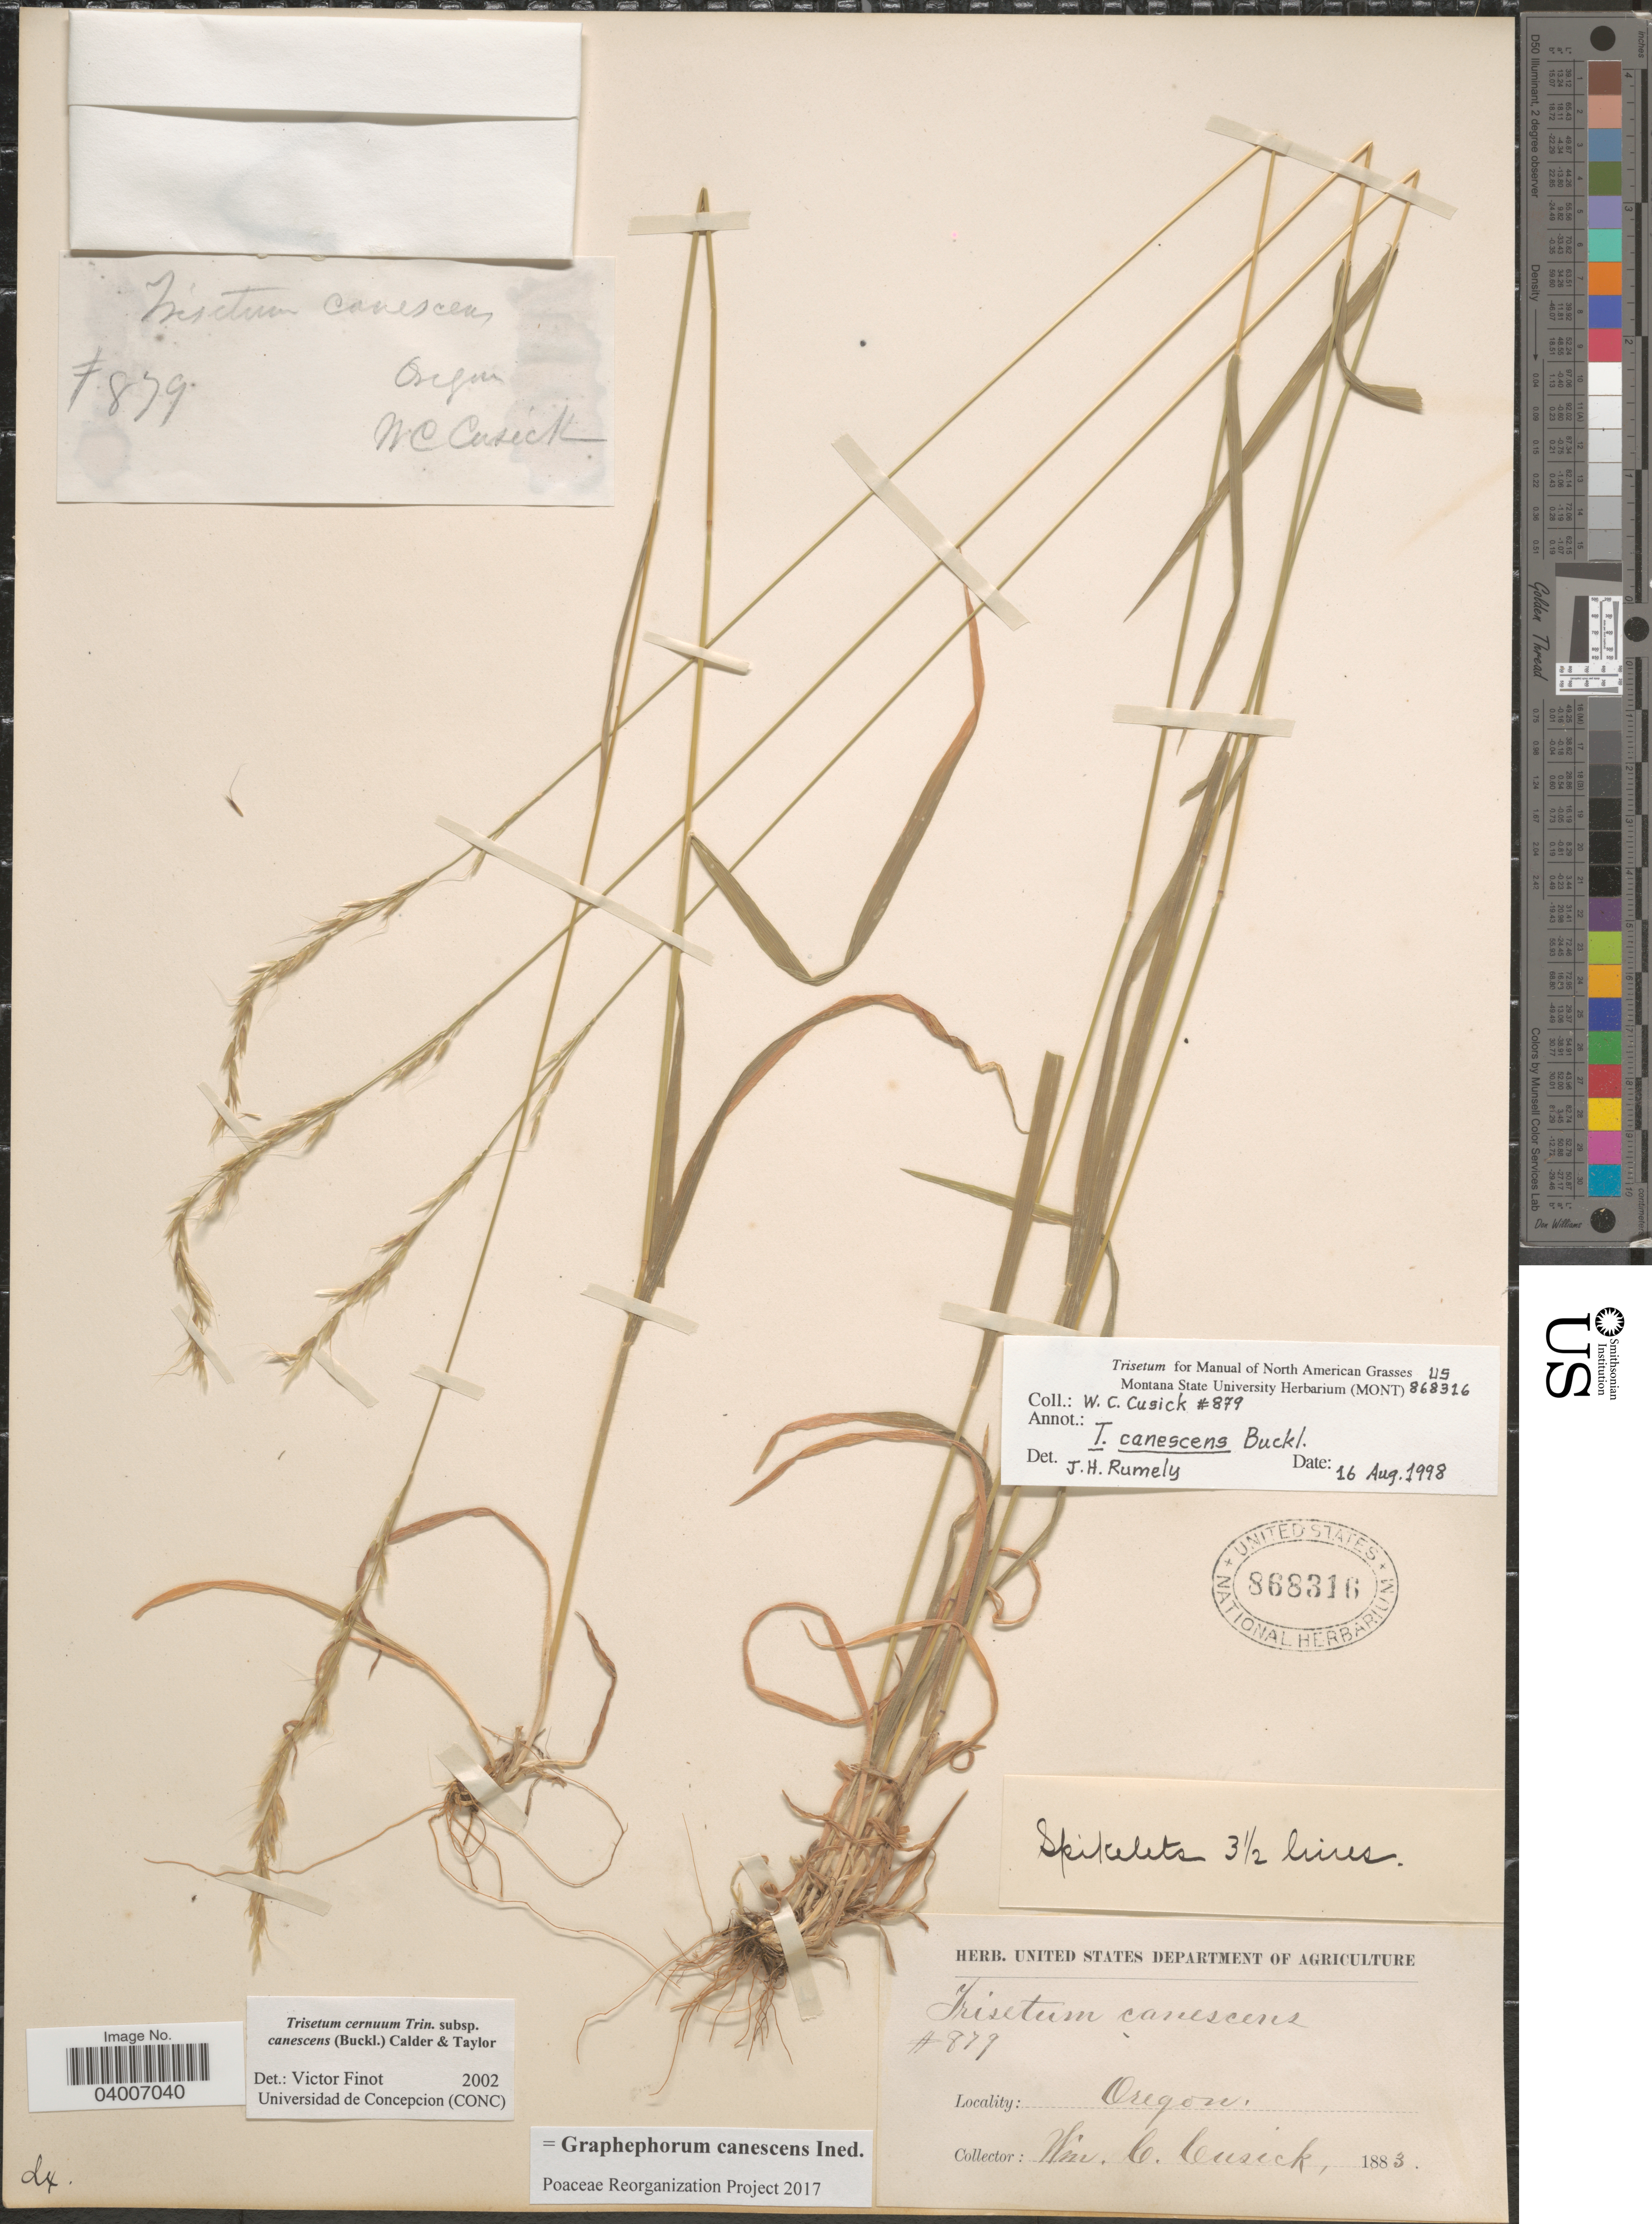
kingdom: Plantae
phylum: Tracheophyta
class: Liliopsida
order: Poales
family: Poaceae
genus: Graphephorum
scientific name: Graphephorum canescens ined.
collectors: W. C. Cusick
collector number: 879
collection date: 1883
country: United States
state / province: Oregon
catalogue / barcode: US 868316